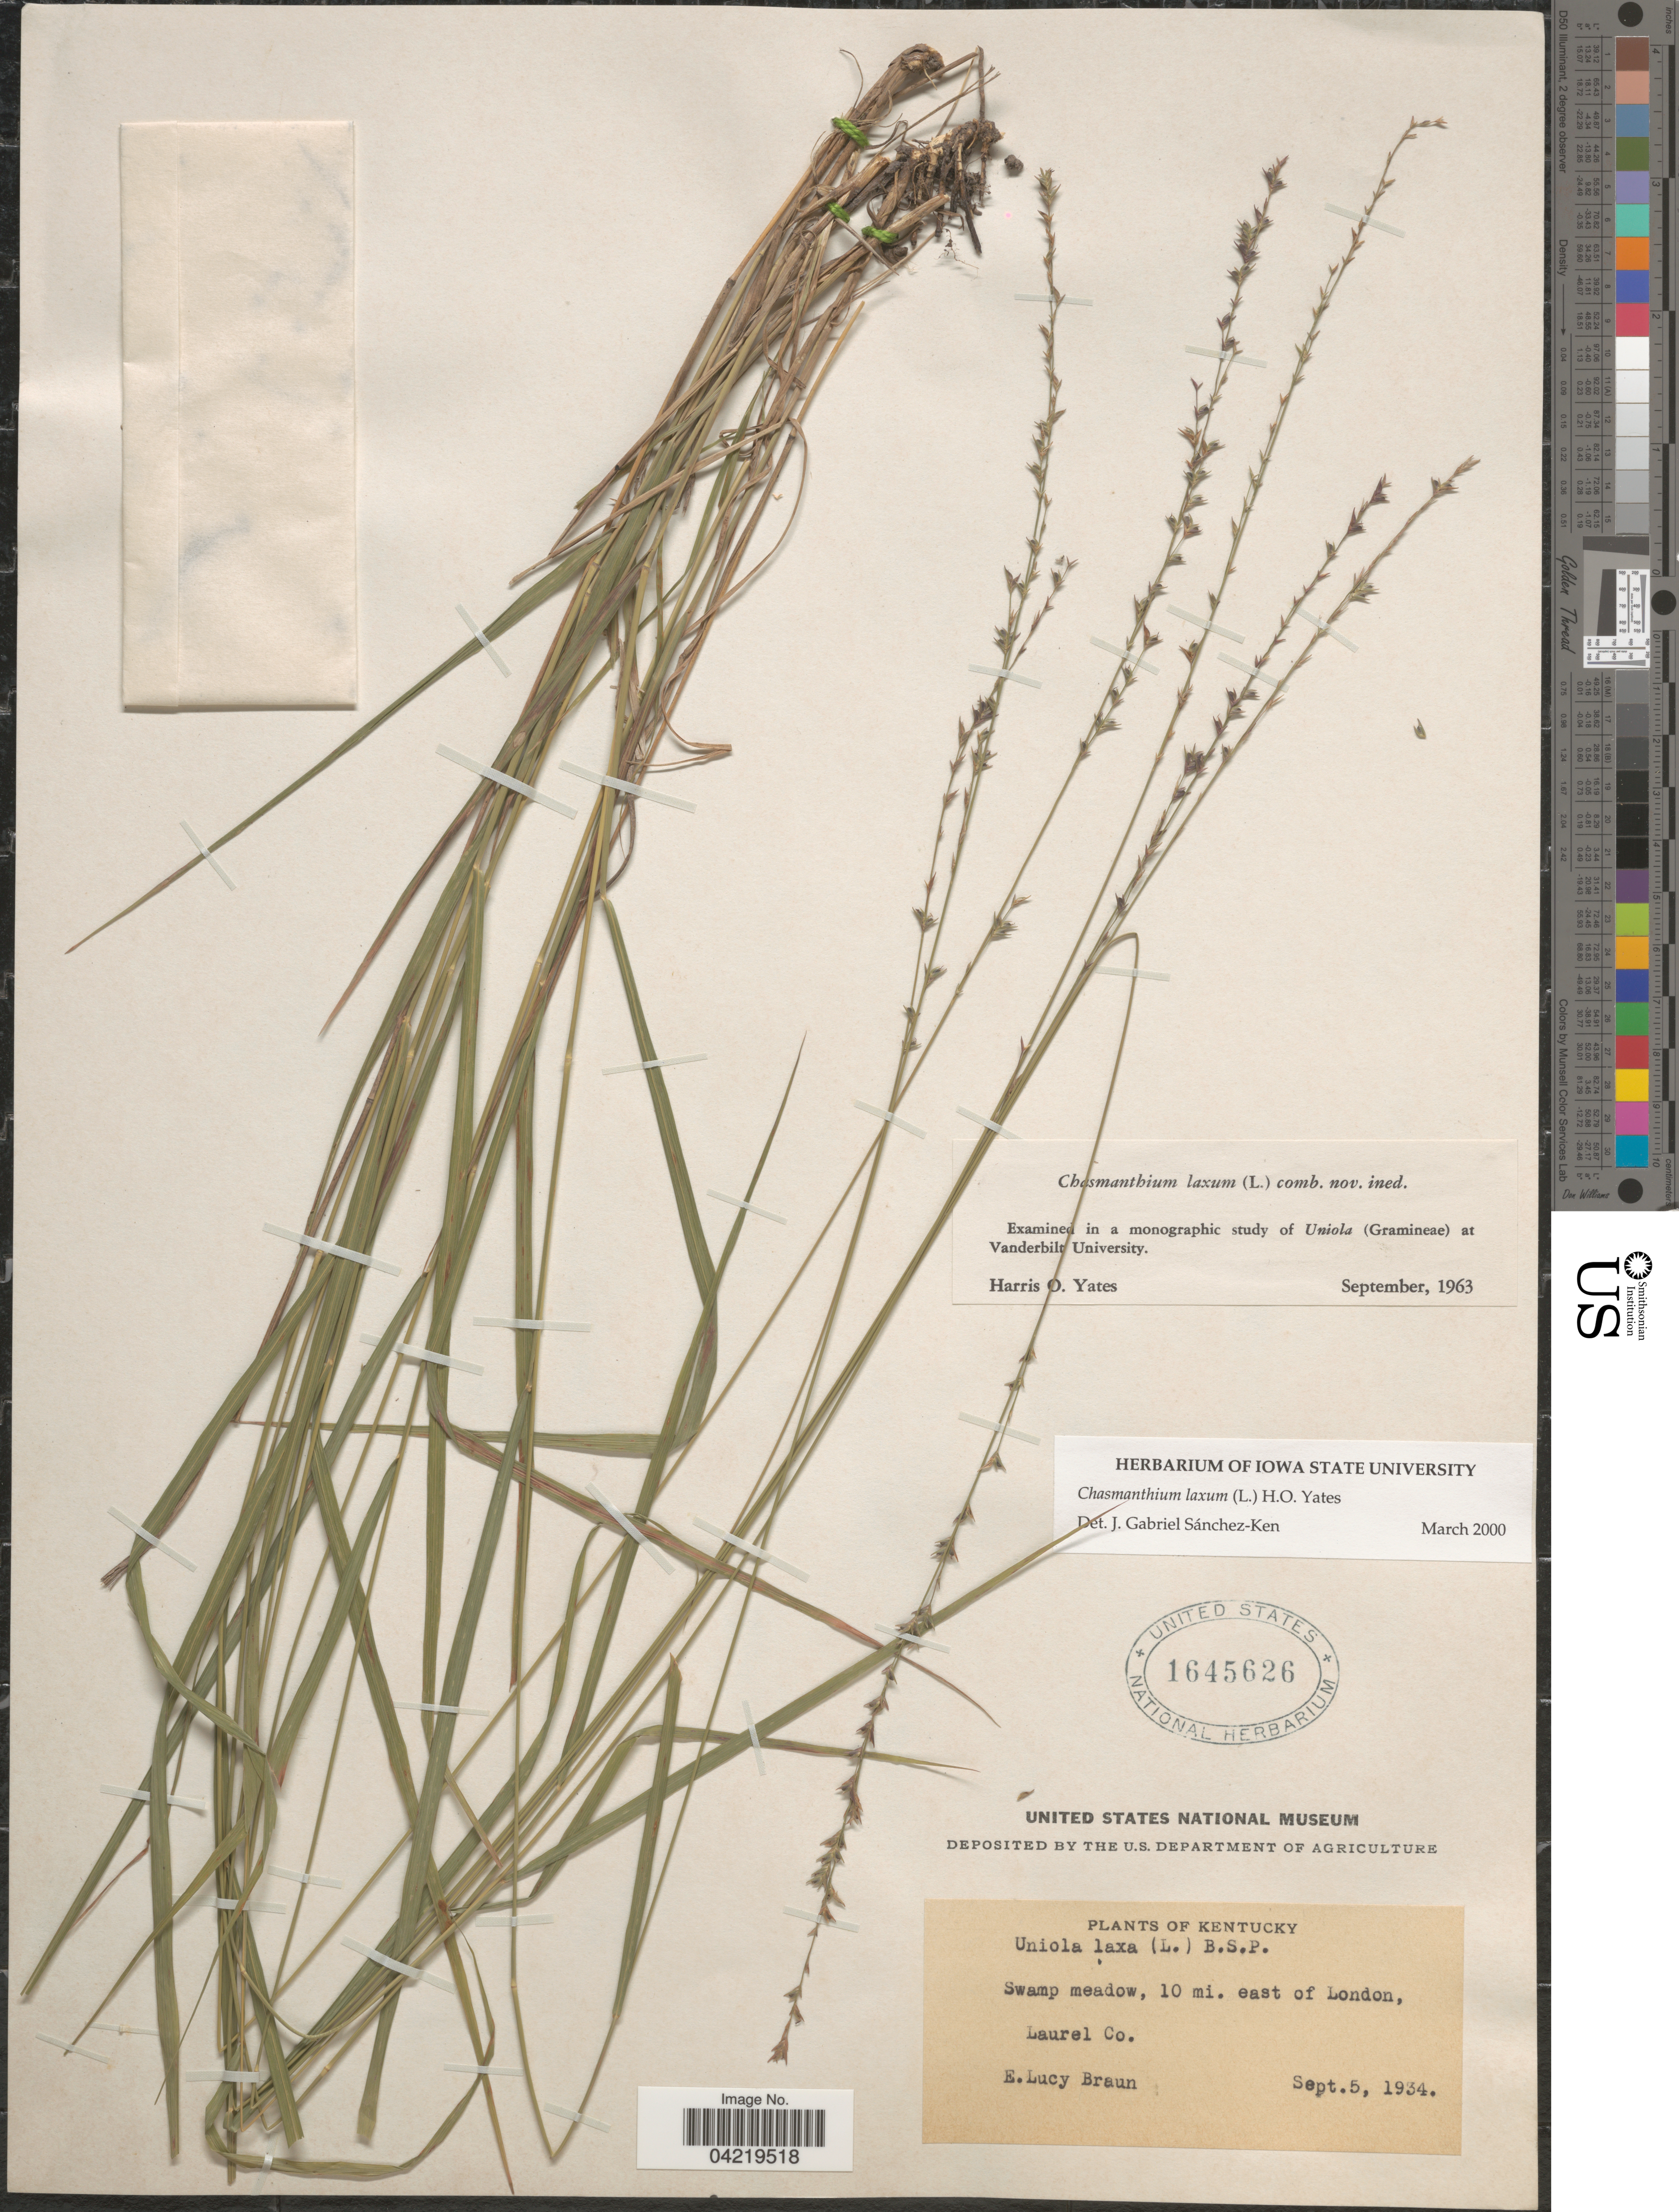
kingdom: Plantae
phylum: Tracheophyta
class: Liliopsida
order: Poales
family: Poaceae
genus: Chasmanthium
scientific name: Chasmanthium laxum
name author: (L.) H.O. Yates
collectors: E. L. Braun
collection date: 1934-09-05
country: United States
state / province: Kentucky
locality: Swamp meadow, 10 mi. east of London, Laurel Co.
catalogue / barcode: US 1645626